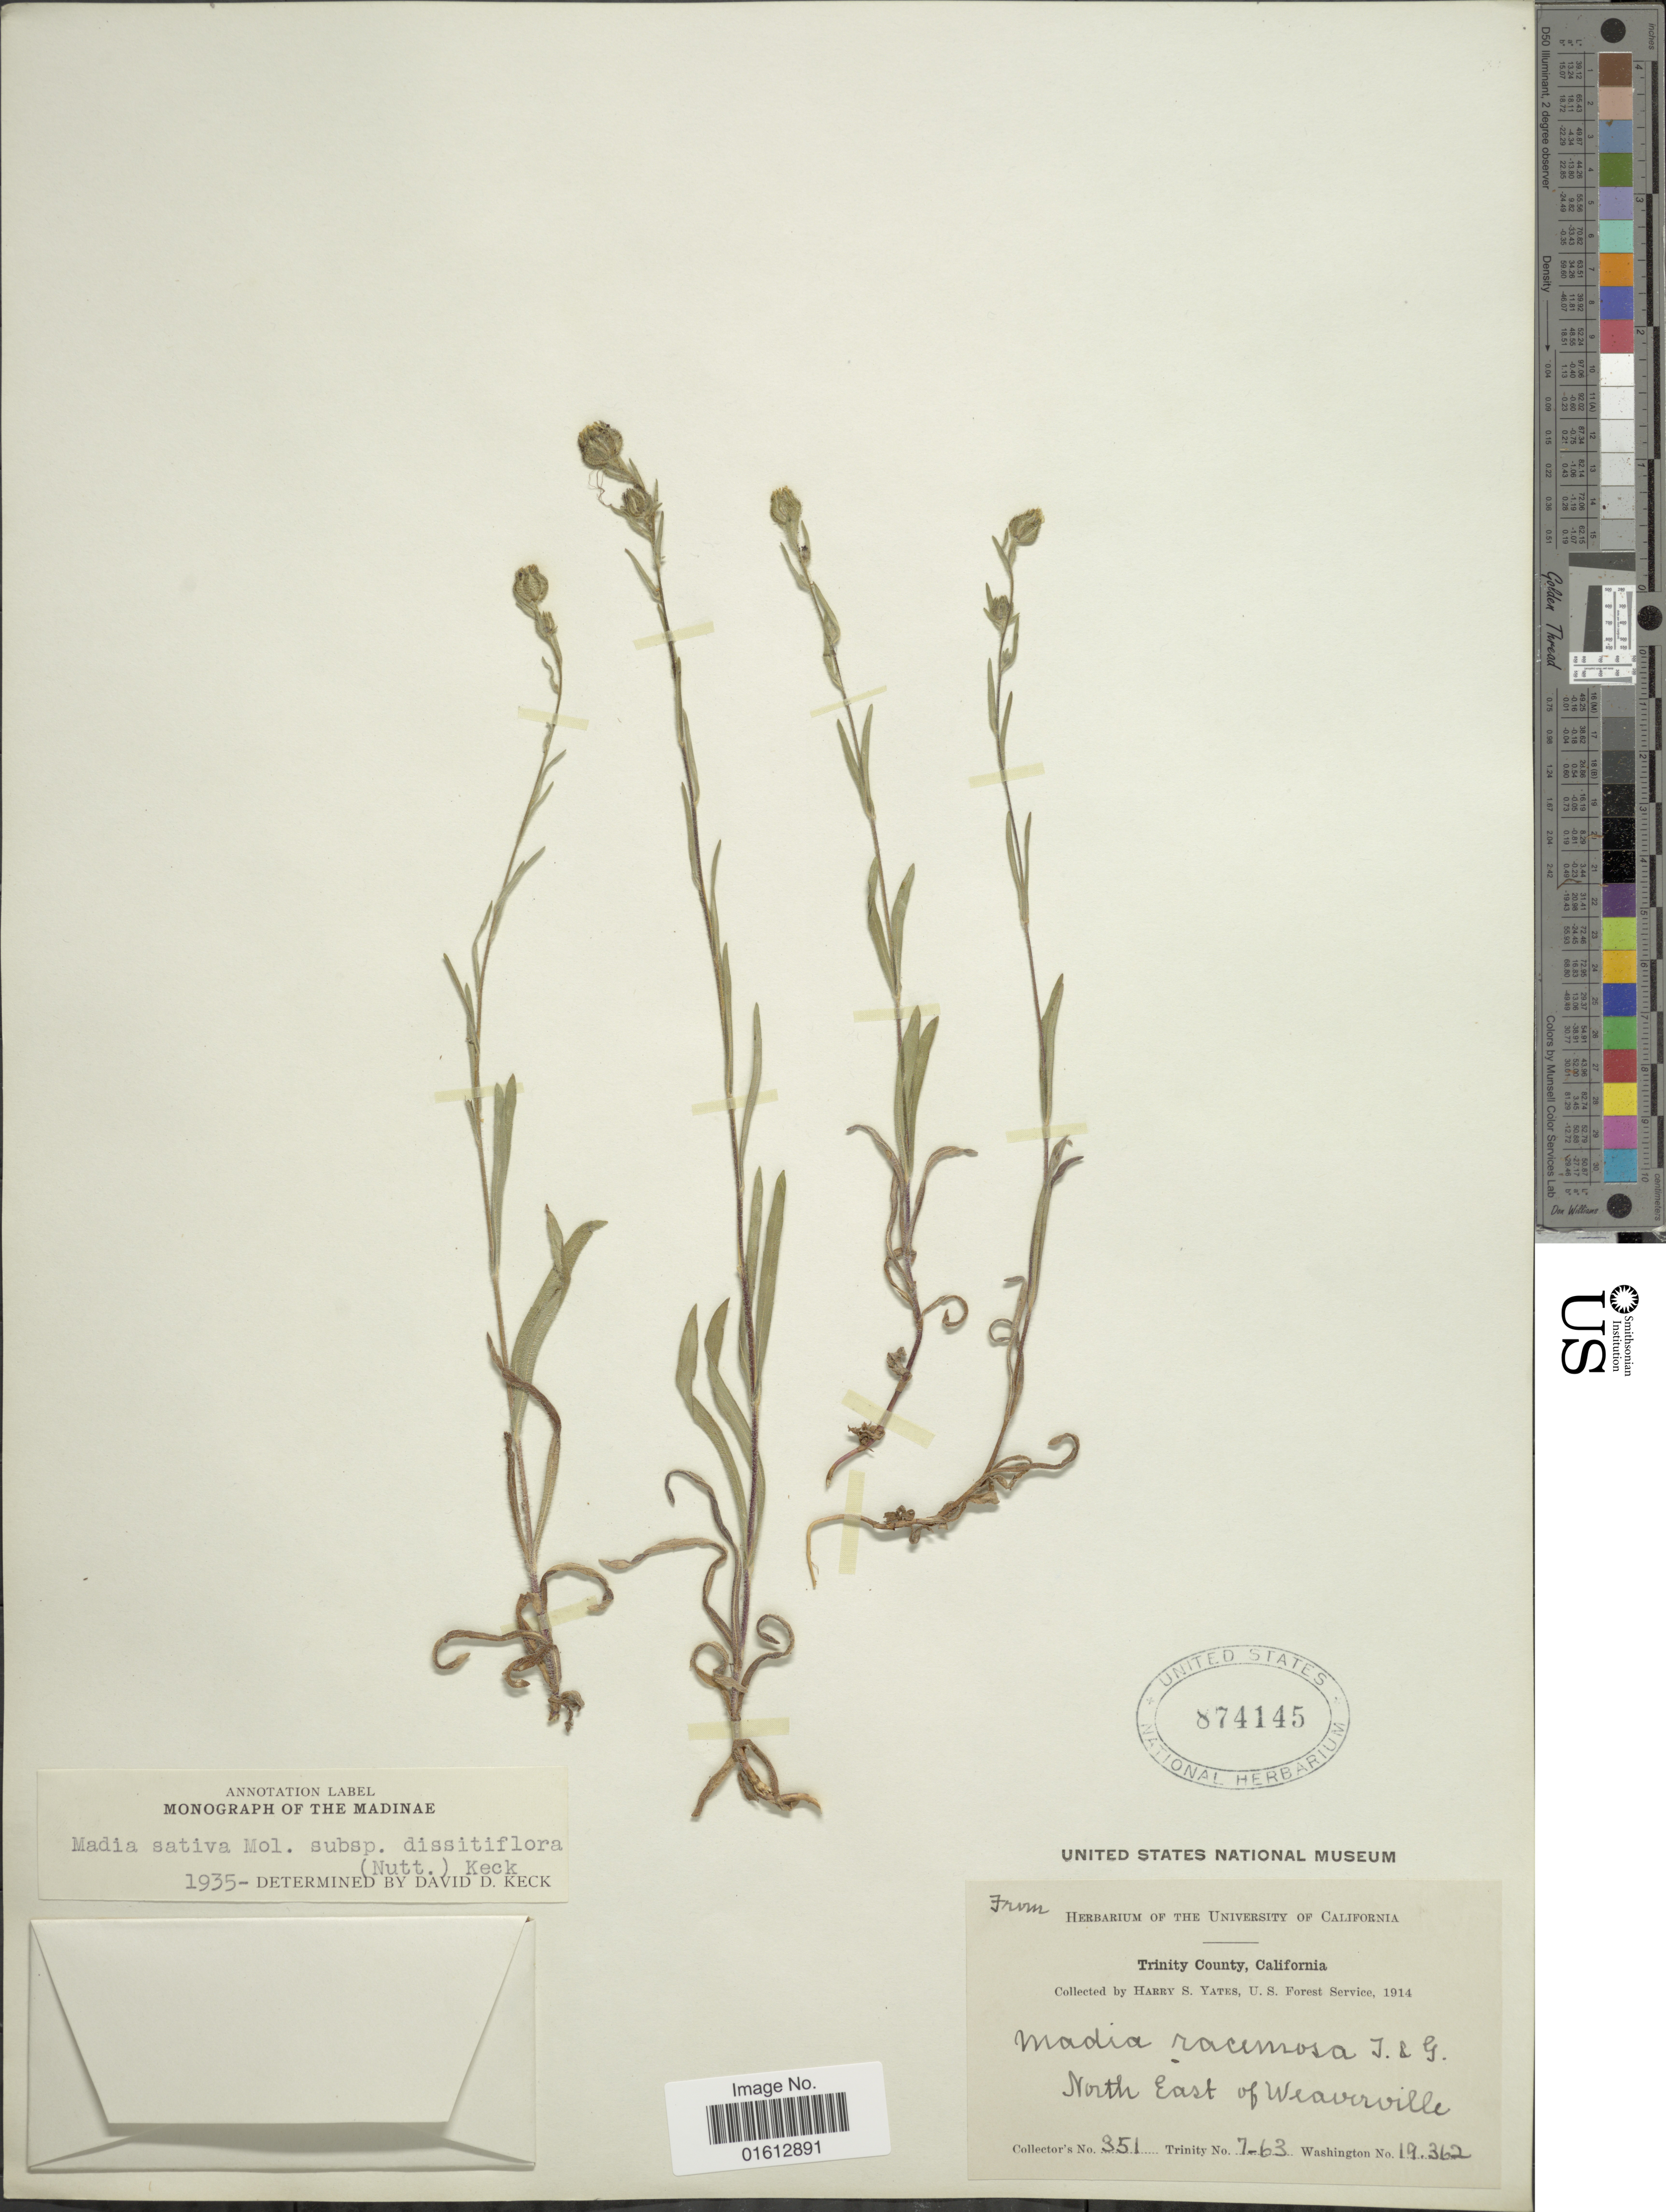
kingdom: Plantae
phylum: Tracheophyta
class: Magnoliopsida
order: Asterales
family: Asteraceae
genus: Madia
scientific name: Madia gracilis subsp. gracilis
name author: (Sm.) D.D. Keck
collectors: H. O. Yates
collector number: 351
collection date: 1914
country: United States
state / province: California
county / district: Trinity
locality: California, Trinity County, North East of Weaverville.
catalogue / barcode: US 874145